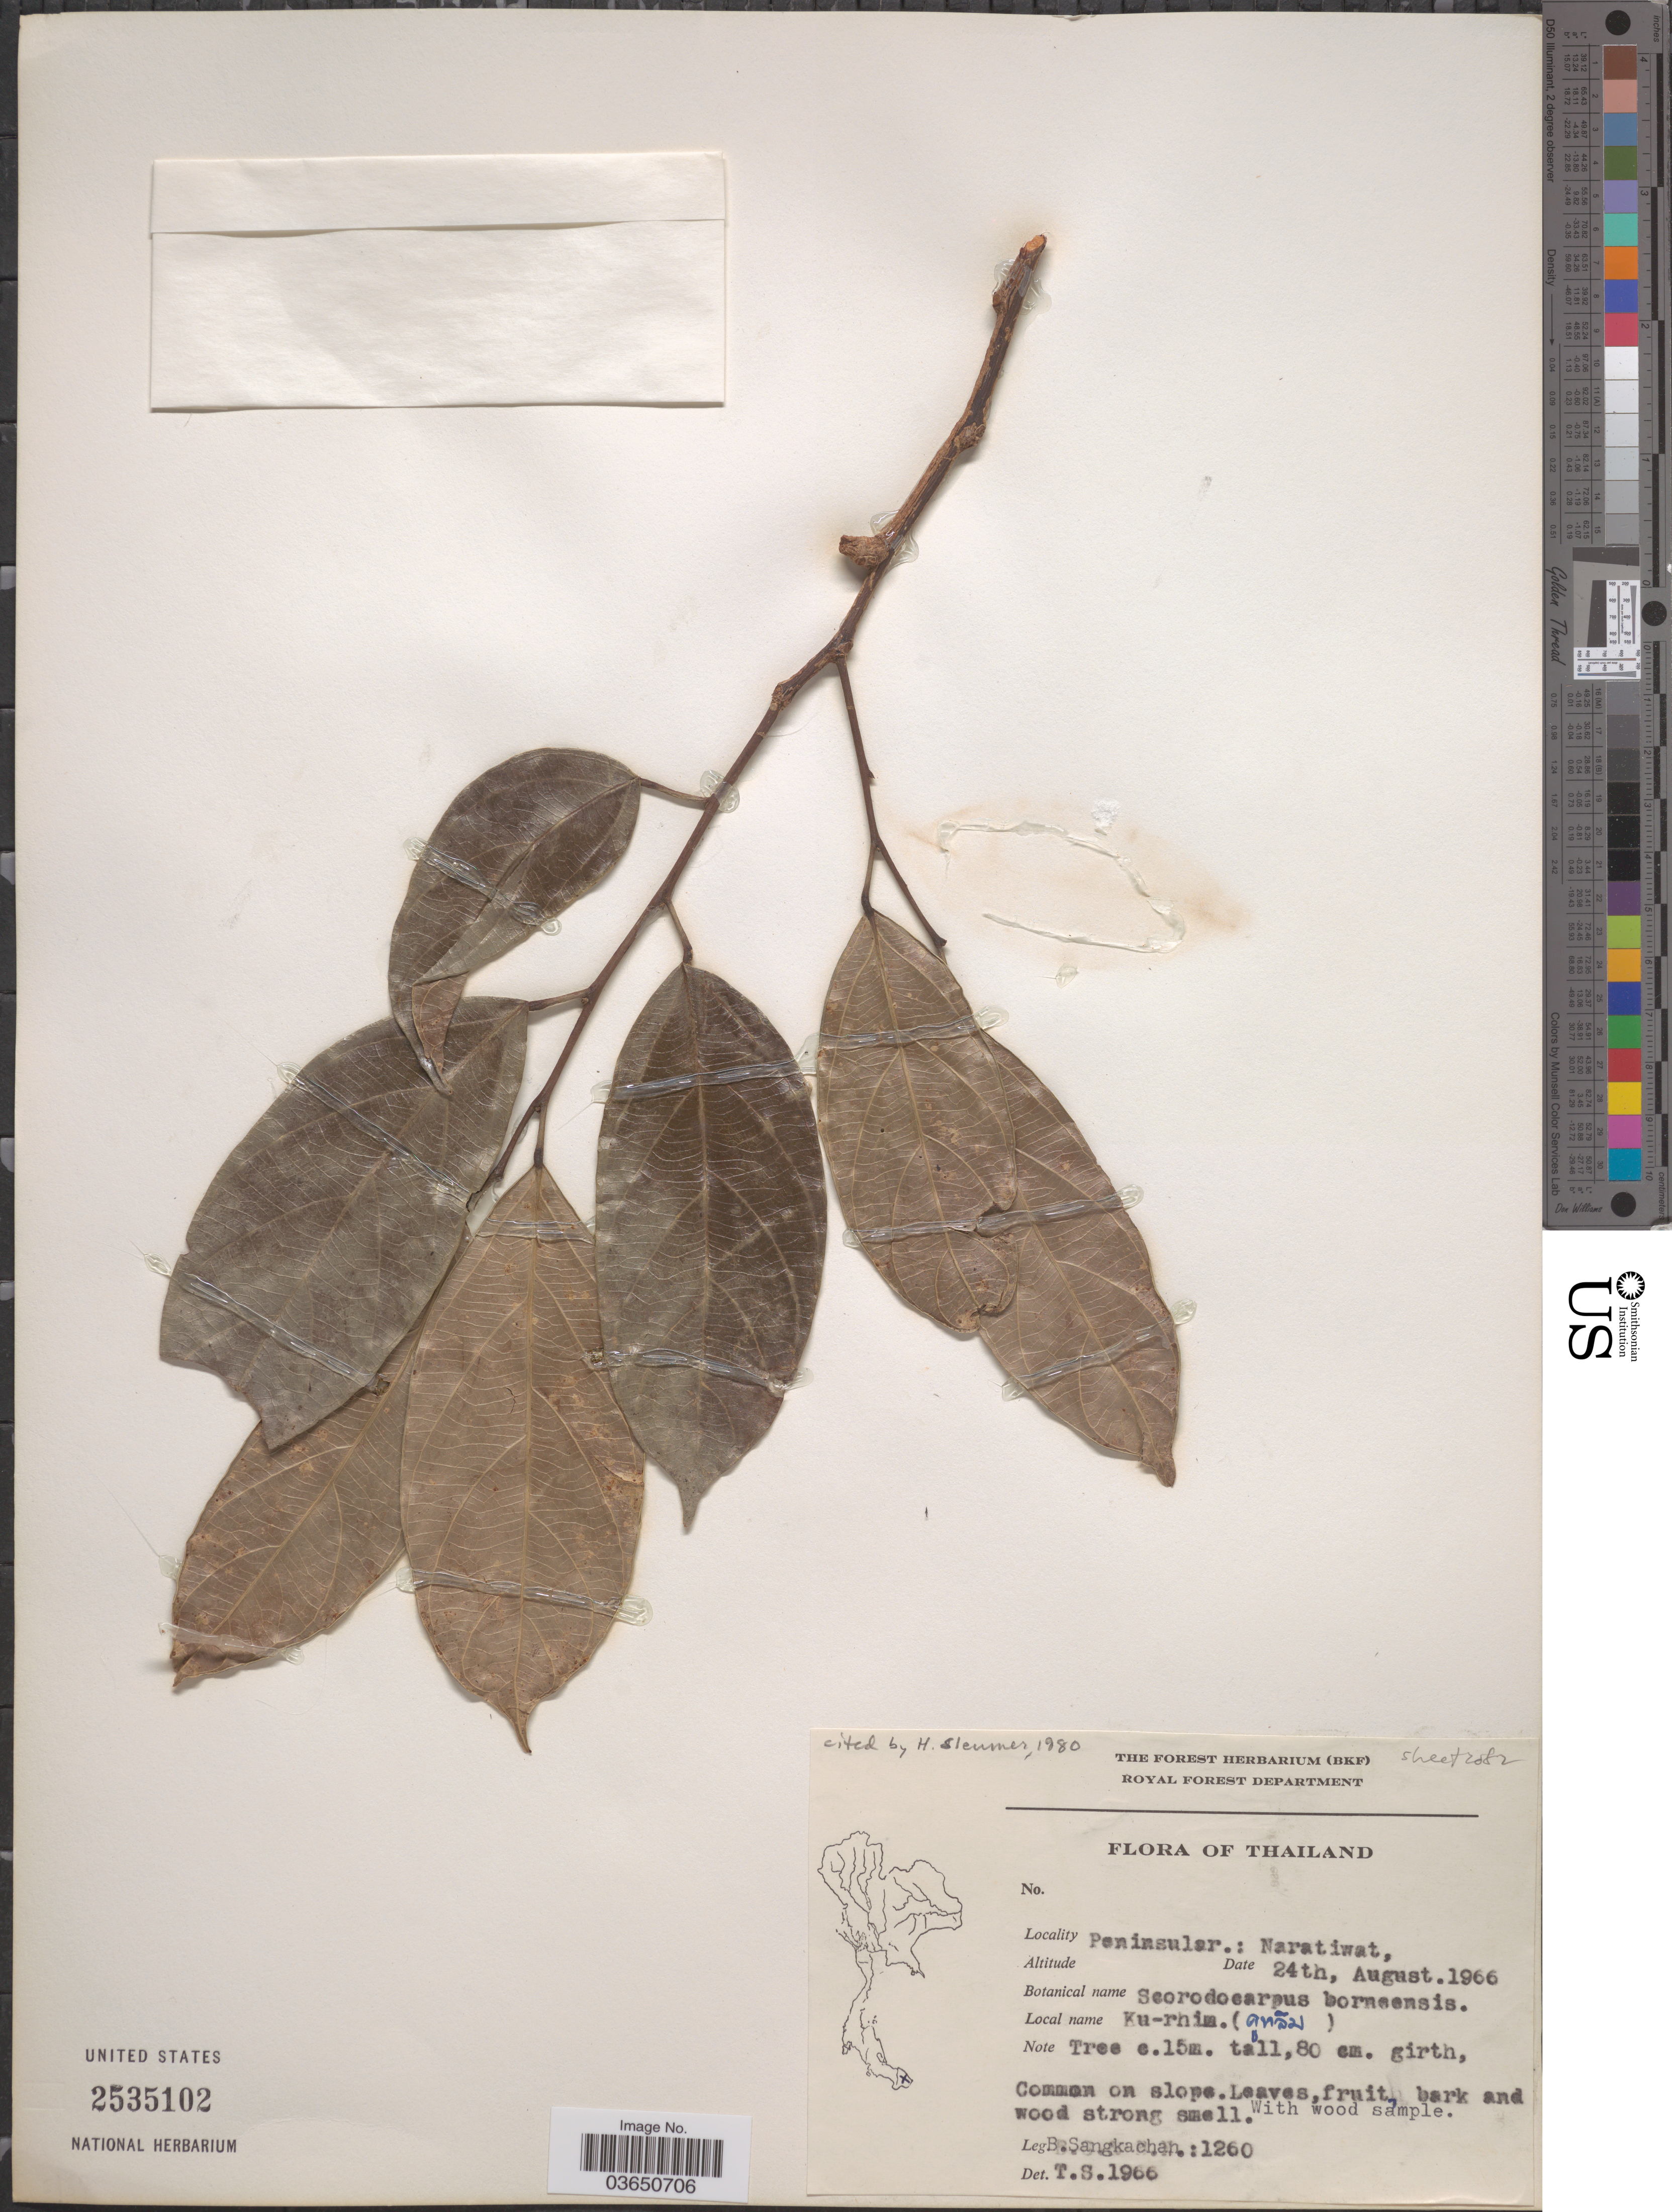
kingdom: Plantae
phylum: Tracheophyta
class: Magnoliopsida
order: Santalales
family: Strombosiaceae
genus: Scorodocarpus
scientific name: Scorodocarpus borneensis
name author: (Baill.) Becc.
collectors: B. Sangkachan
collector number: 1260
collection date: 1966-08-24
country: Thailand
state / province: Narathiwat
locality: Peninsular.: Naratiwat.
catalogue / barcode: US 2535102